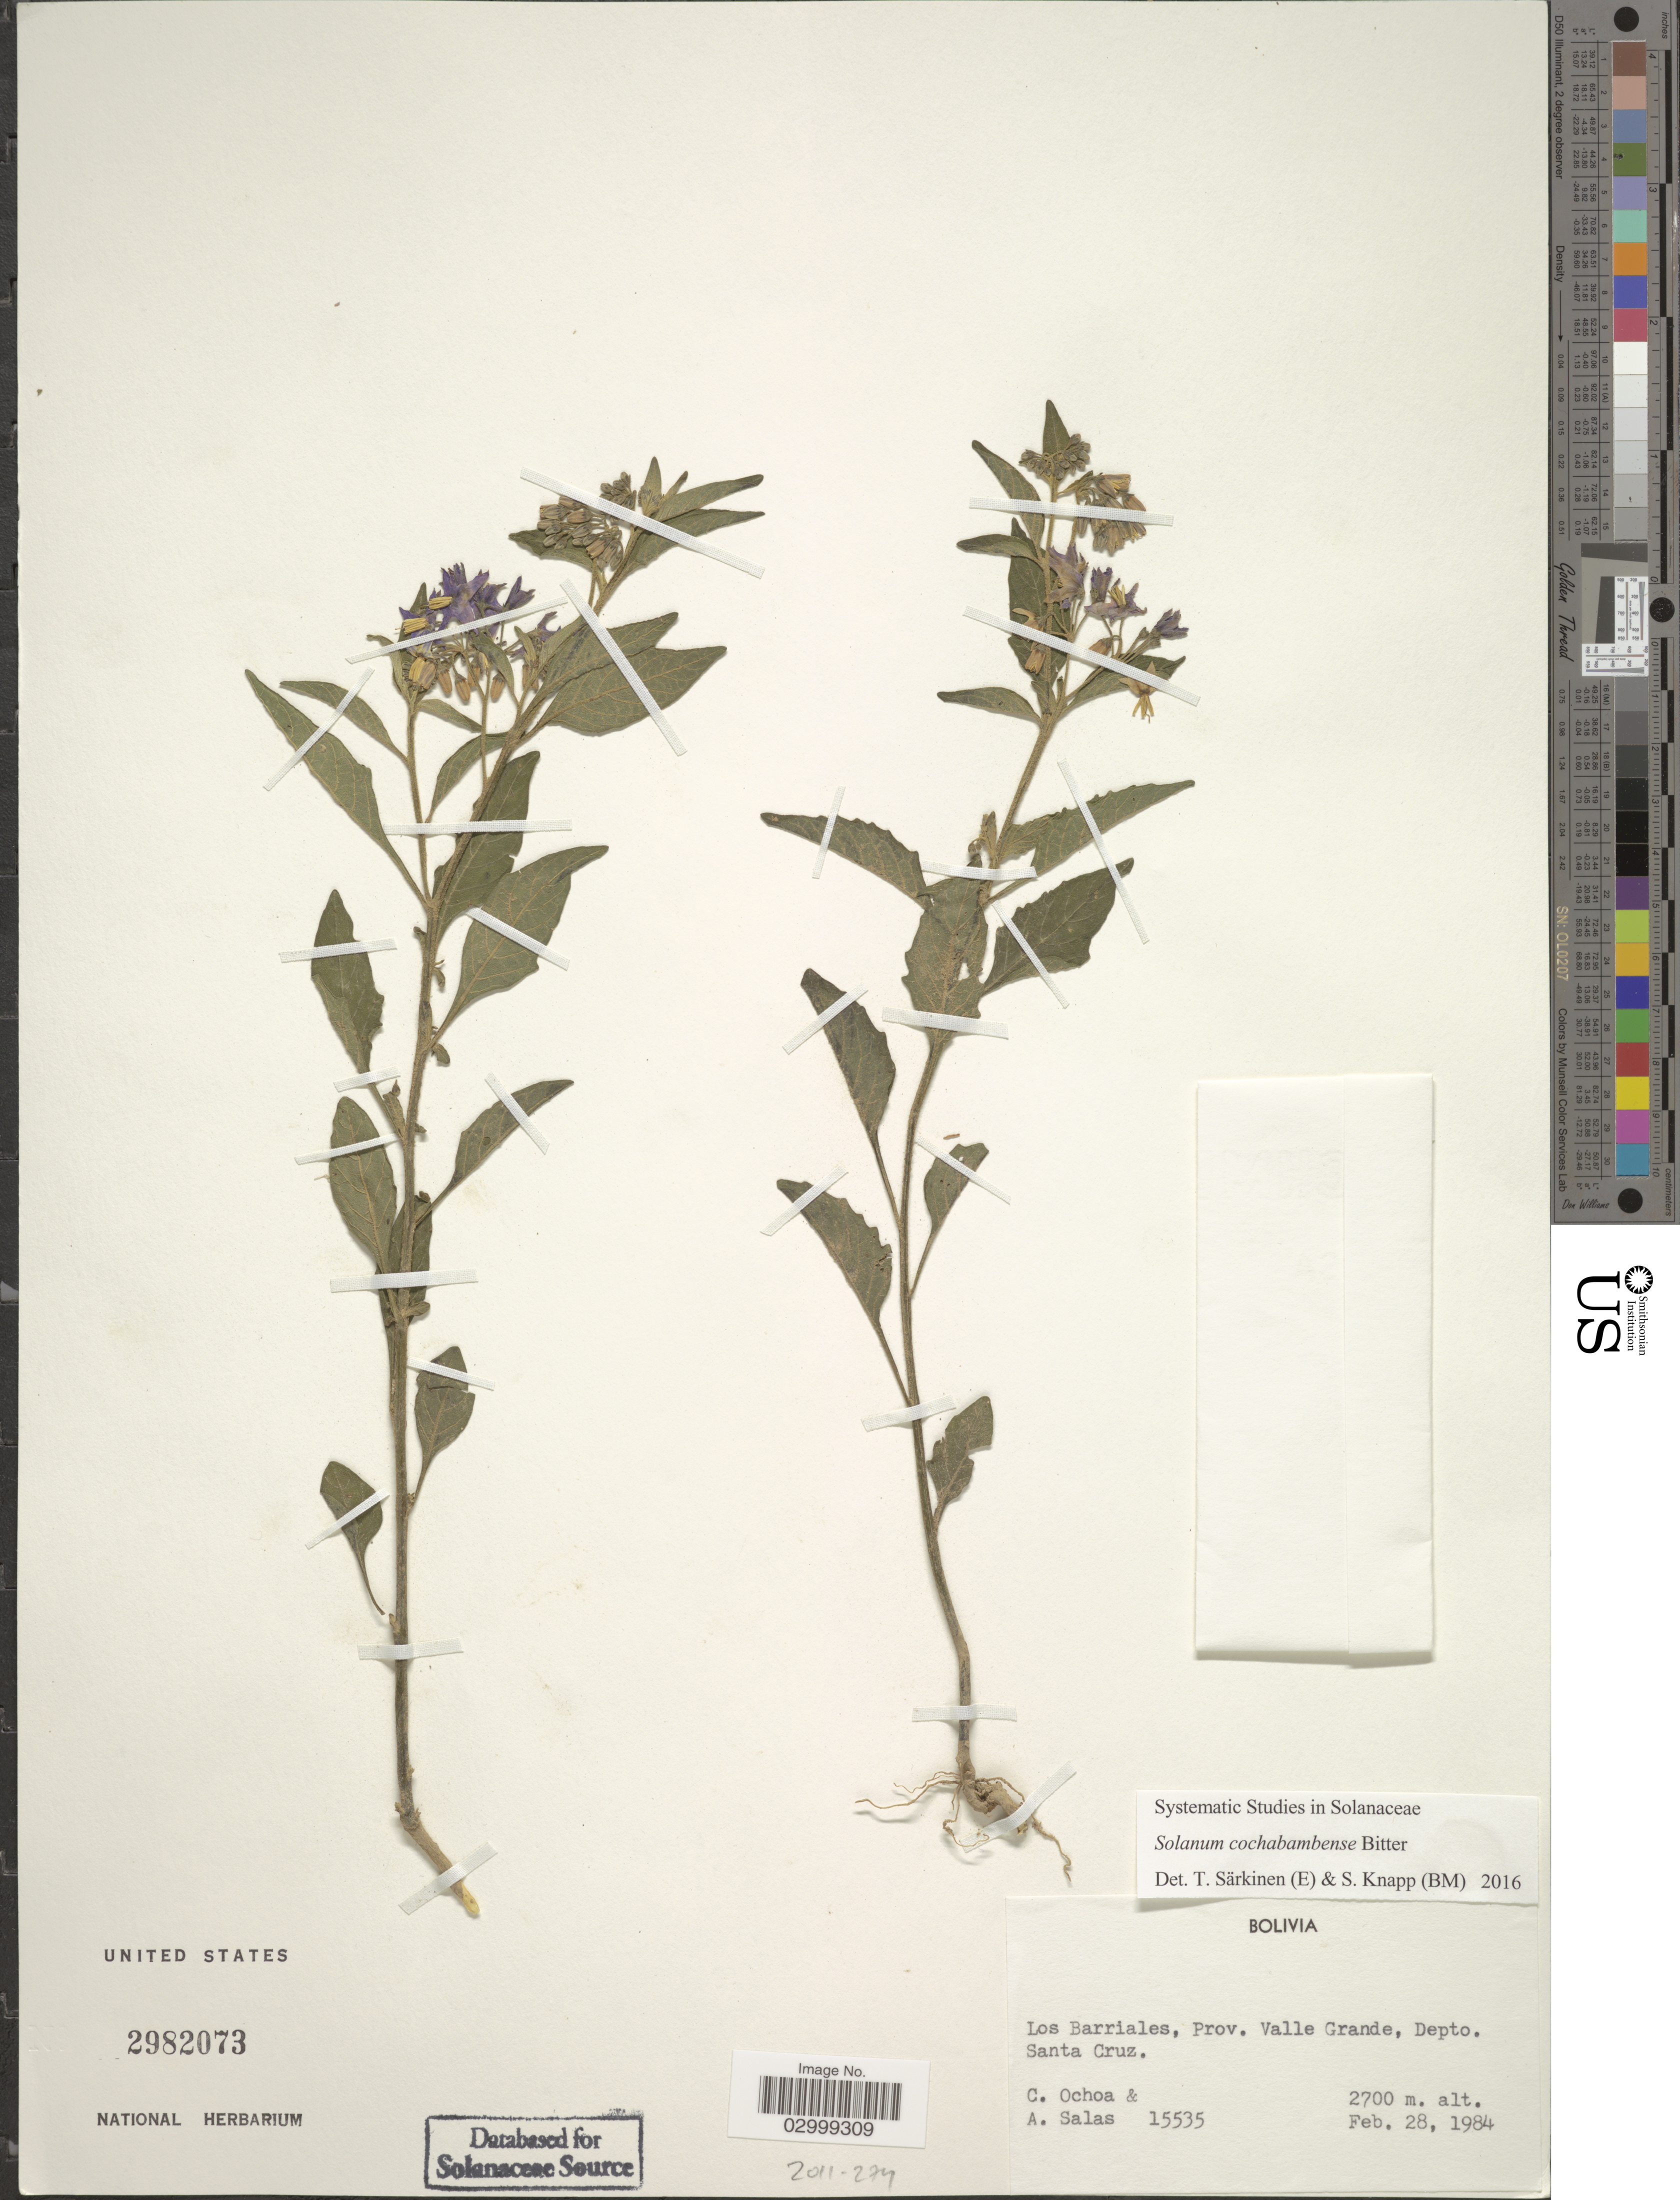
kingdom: Plantae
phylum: Tracheophyta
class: Magnoliopsida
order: Solanales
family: Solanaceae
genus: Solanum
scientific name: Solanum cochabambense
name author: Bitter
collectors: C. Ochoa & A. Salas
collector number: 15535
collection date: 1984-02-28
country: Bolivia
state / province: Santa Cruz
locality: Los Barriales, Prov. Valle Grande, Depto. Sant Cruz.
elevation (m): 2700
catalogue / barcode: US 2982073